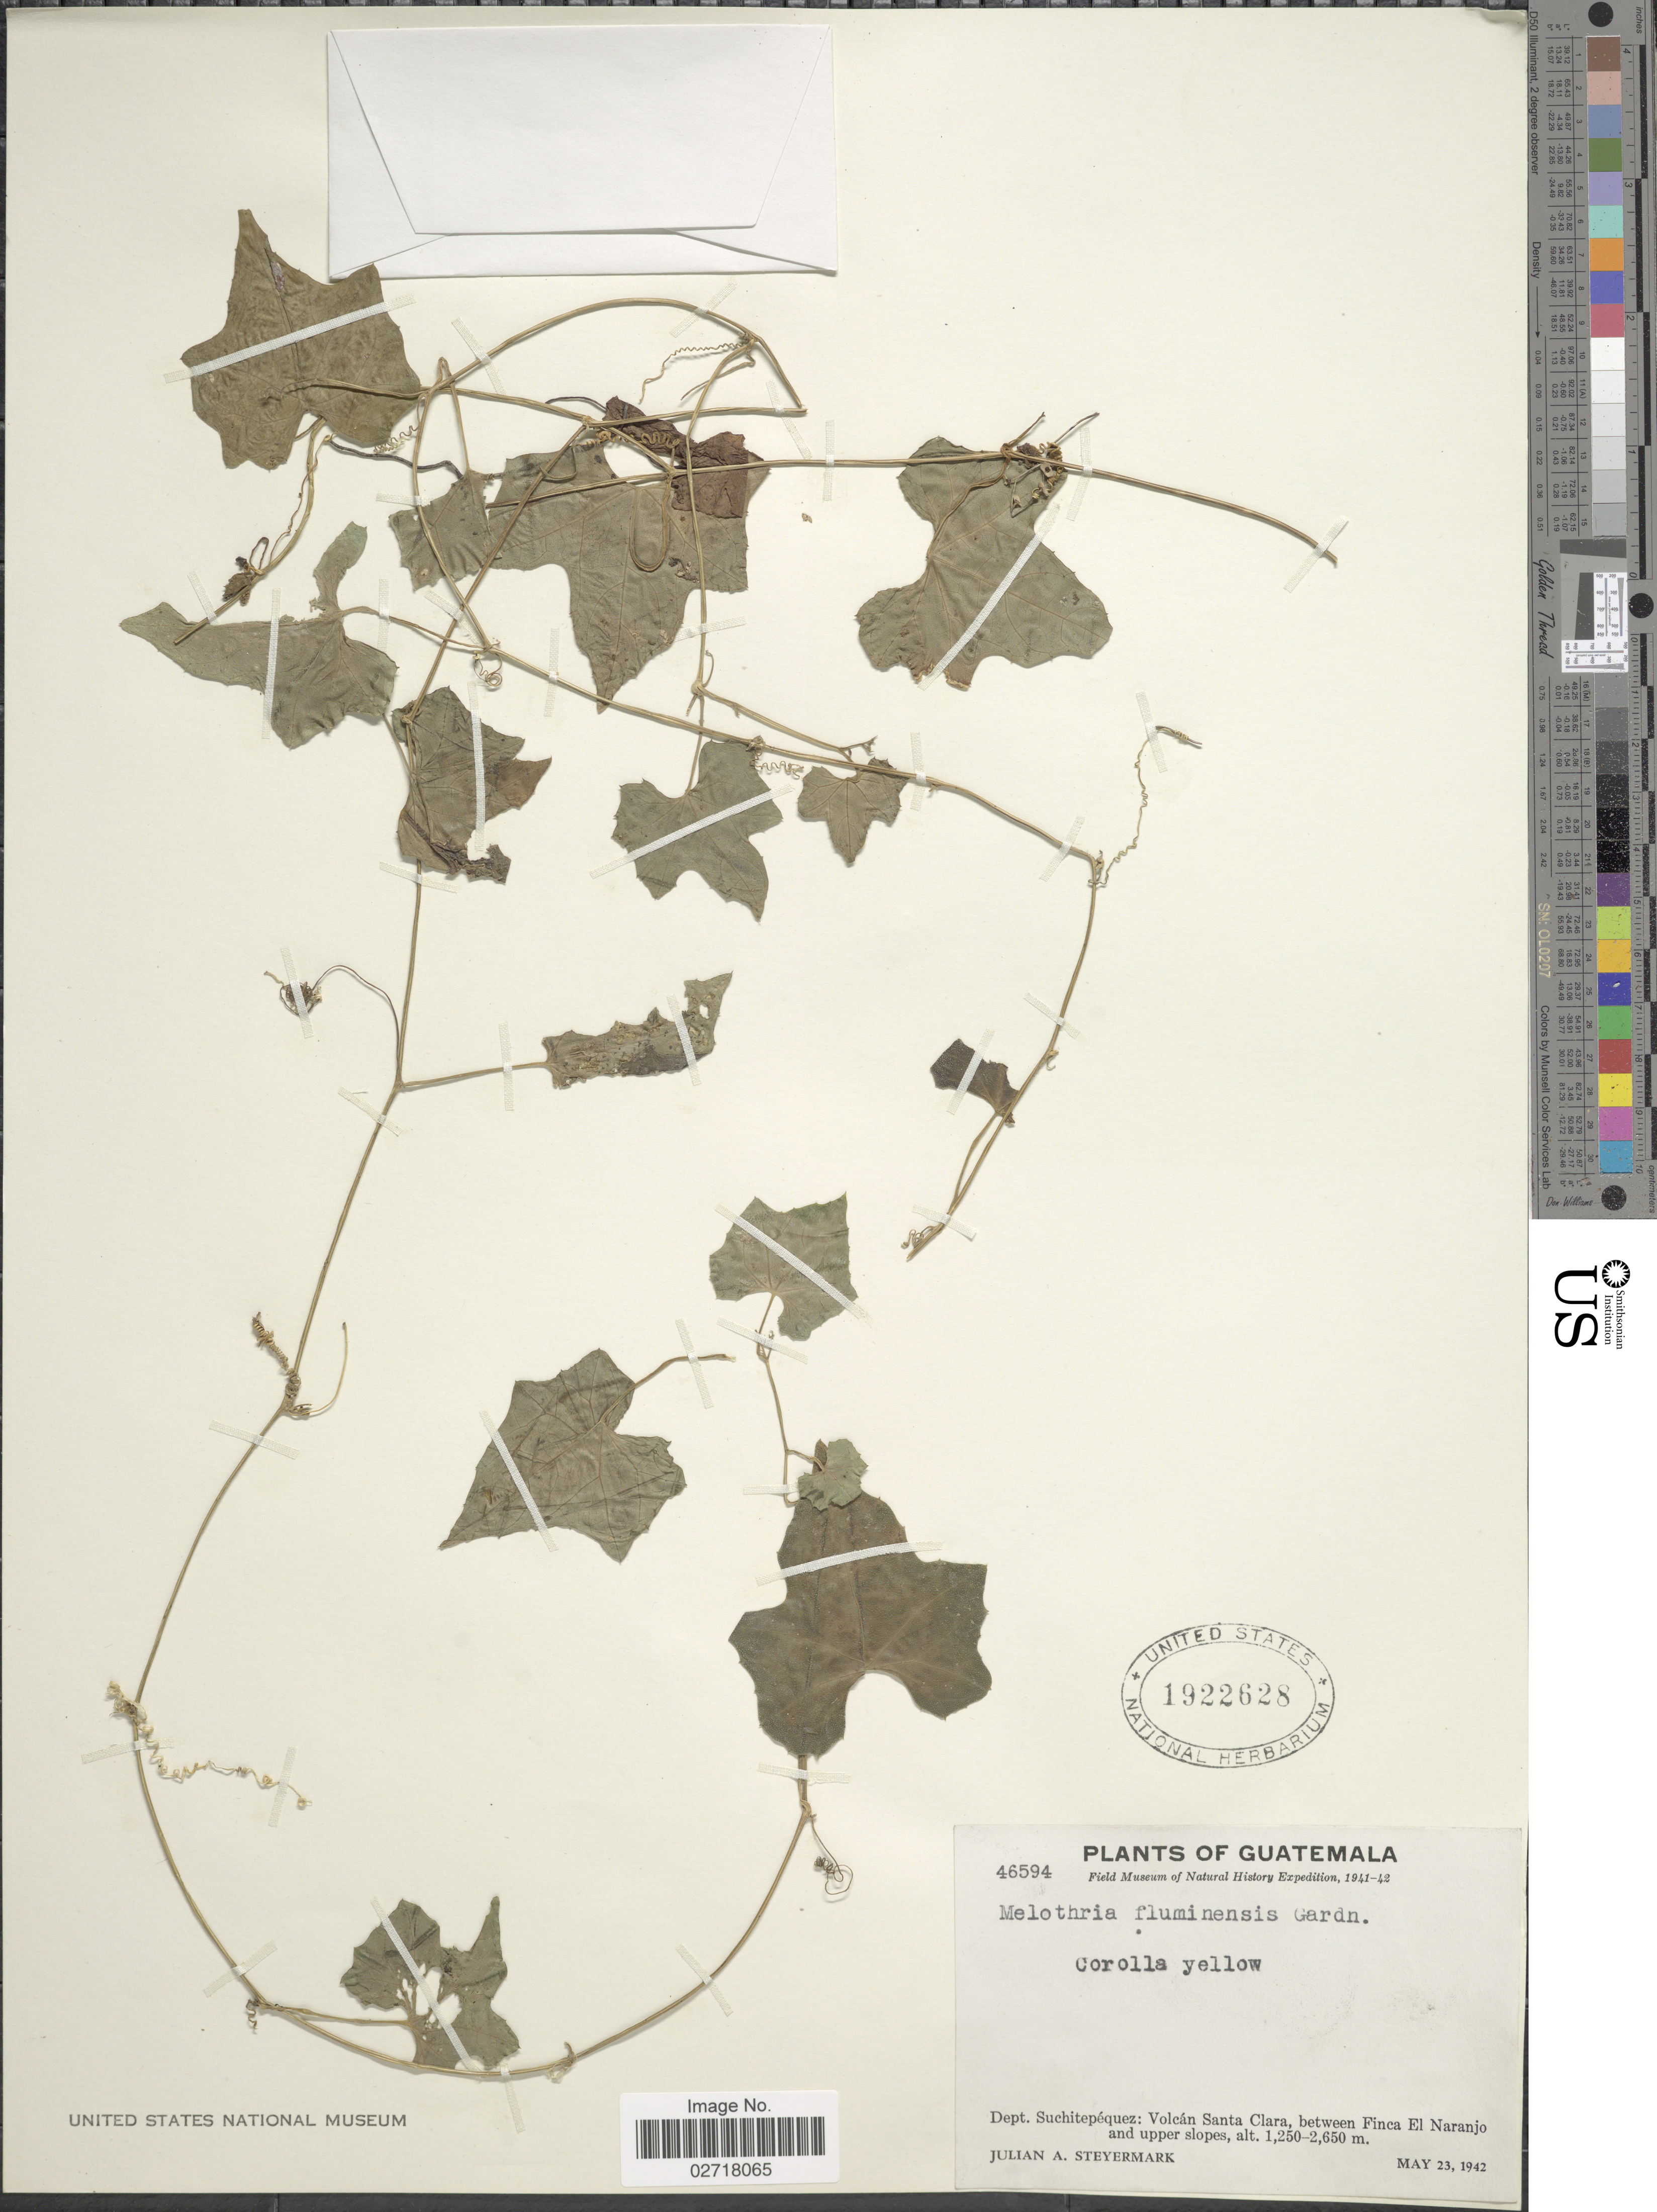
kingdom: Plantae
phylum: Tracheophyta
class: Magnoliopsida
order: Cucurbitales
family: Cucurbitaceae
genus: Melothria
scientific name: Melothria pendula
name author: L.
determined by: U.S. National Herbarium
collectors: J. Steyermark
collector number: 46594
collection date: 1942-05-23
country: Guatemala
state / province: Suchitepéquez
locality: Volcan Santa Clara, between Finca El Naranjo and upper slopes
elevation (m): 1250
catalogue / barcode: US 1922628